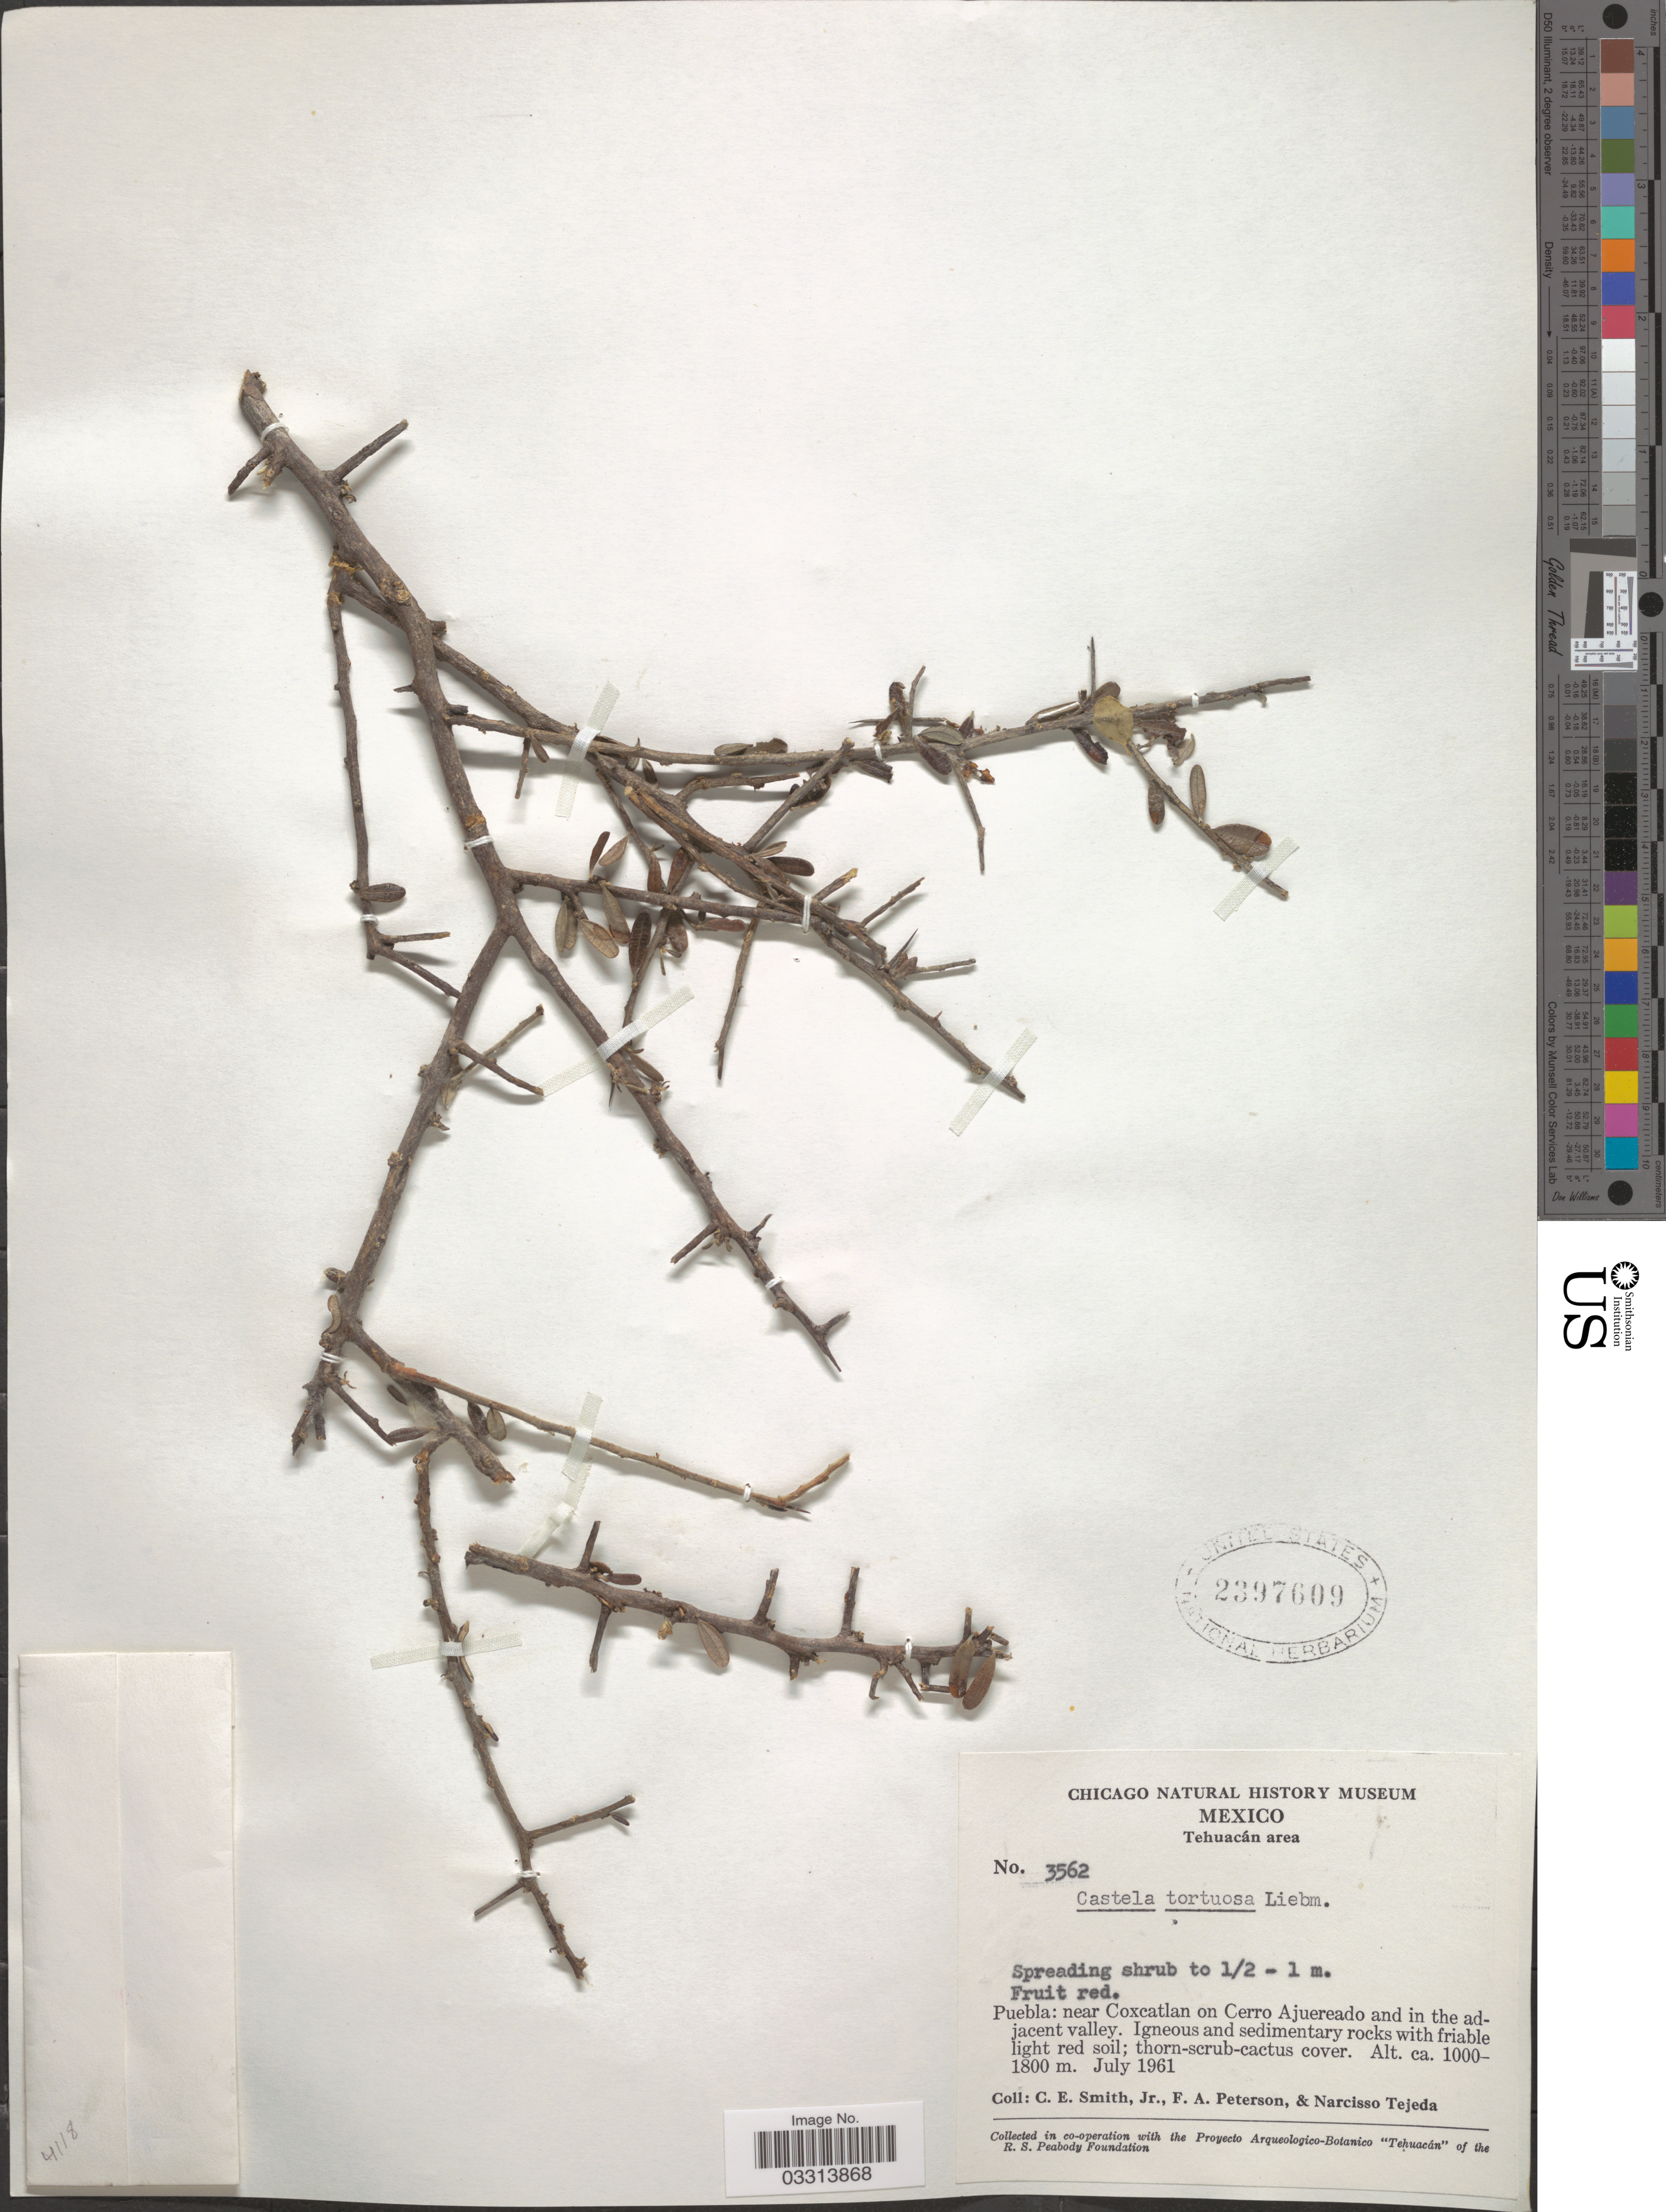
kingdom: Plantae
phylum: Tracheophyta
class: Magnoliopsida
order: Sapindales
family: Simaroubaceae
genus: Castela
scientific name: Castela tortuosa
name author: Liebm.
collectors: C. E. Smith Jr., F. A. Peterson & N. Tejeda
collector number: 3562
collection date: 1961-07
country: Mexico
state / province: Puebla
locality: Tehuacán area. Near Coxcatlan on Cerro Ajuereado and in the adjacent valley.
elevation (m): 1000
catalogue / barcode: US 2397609